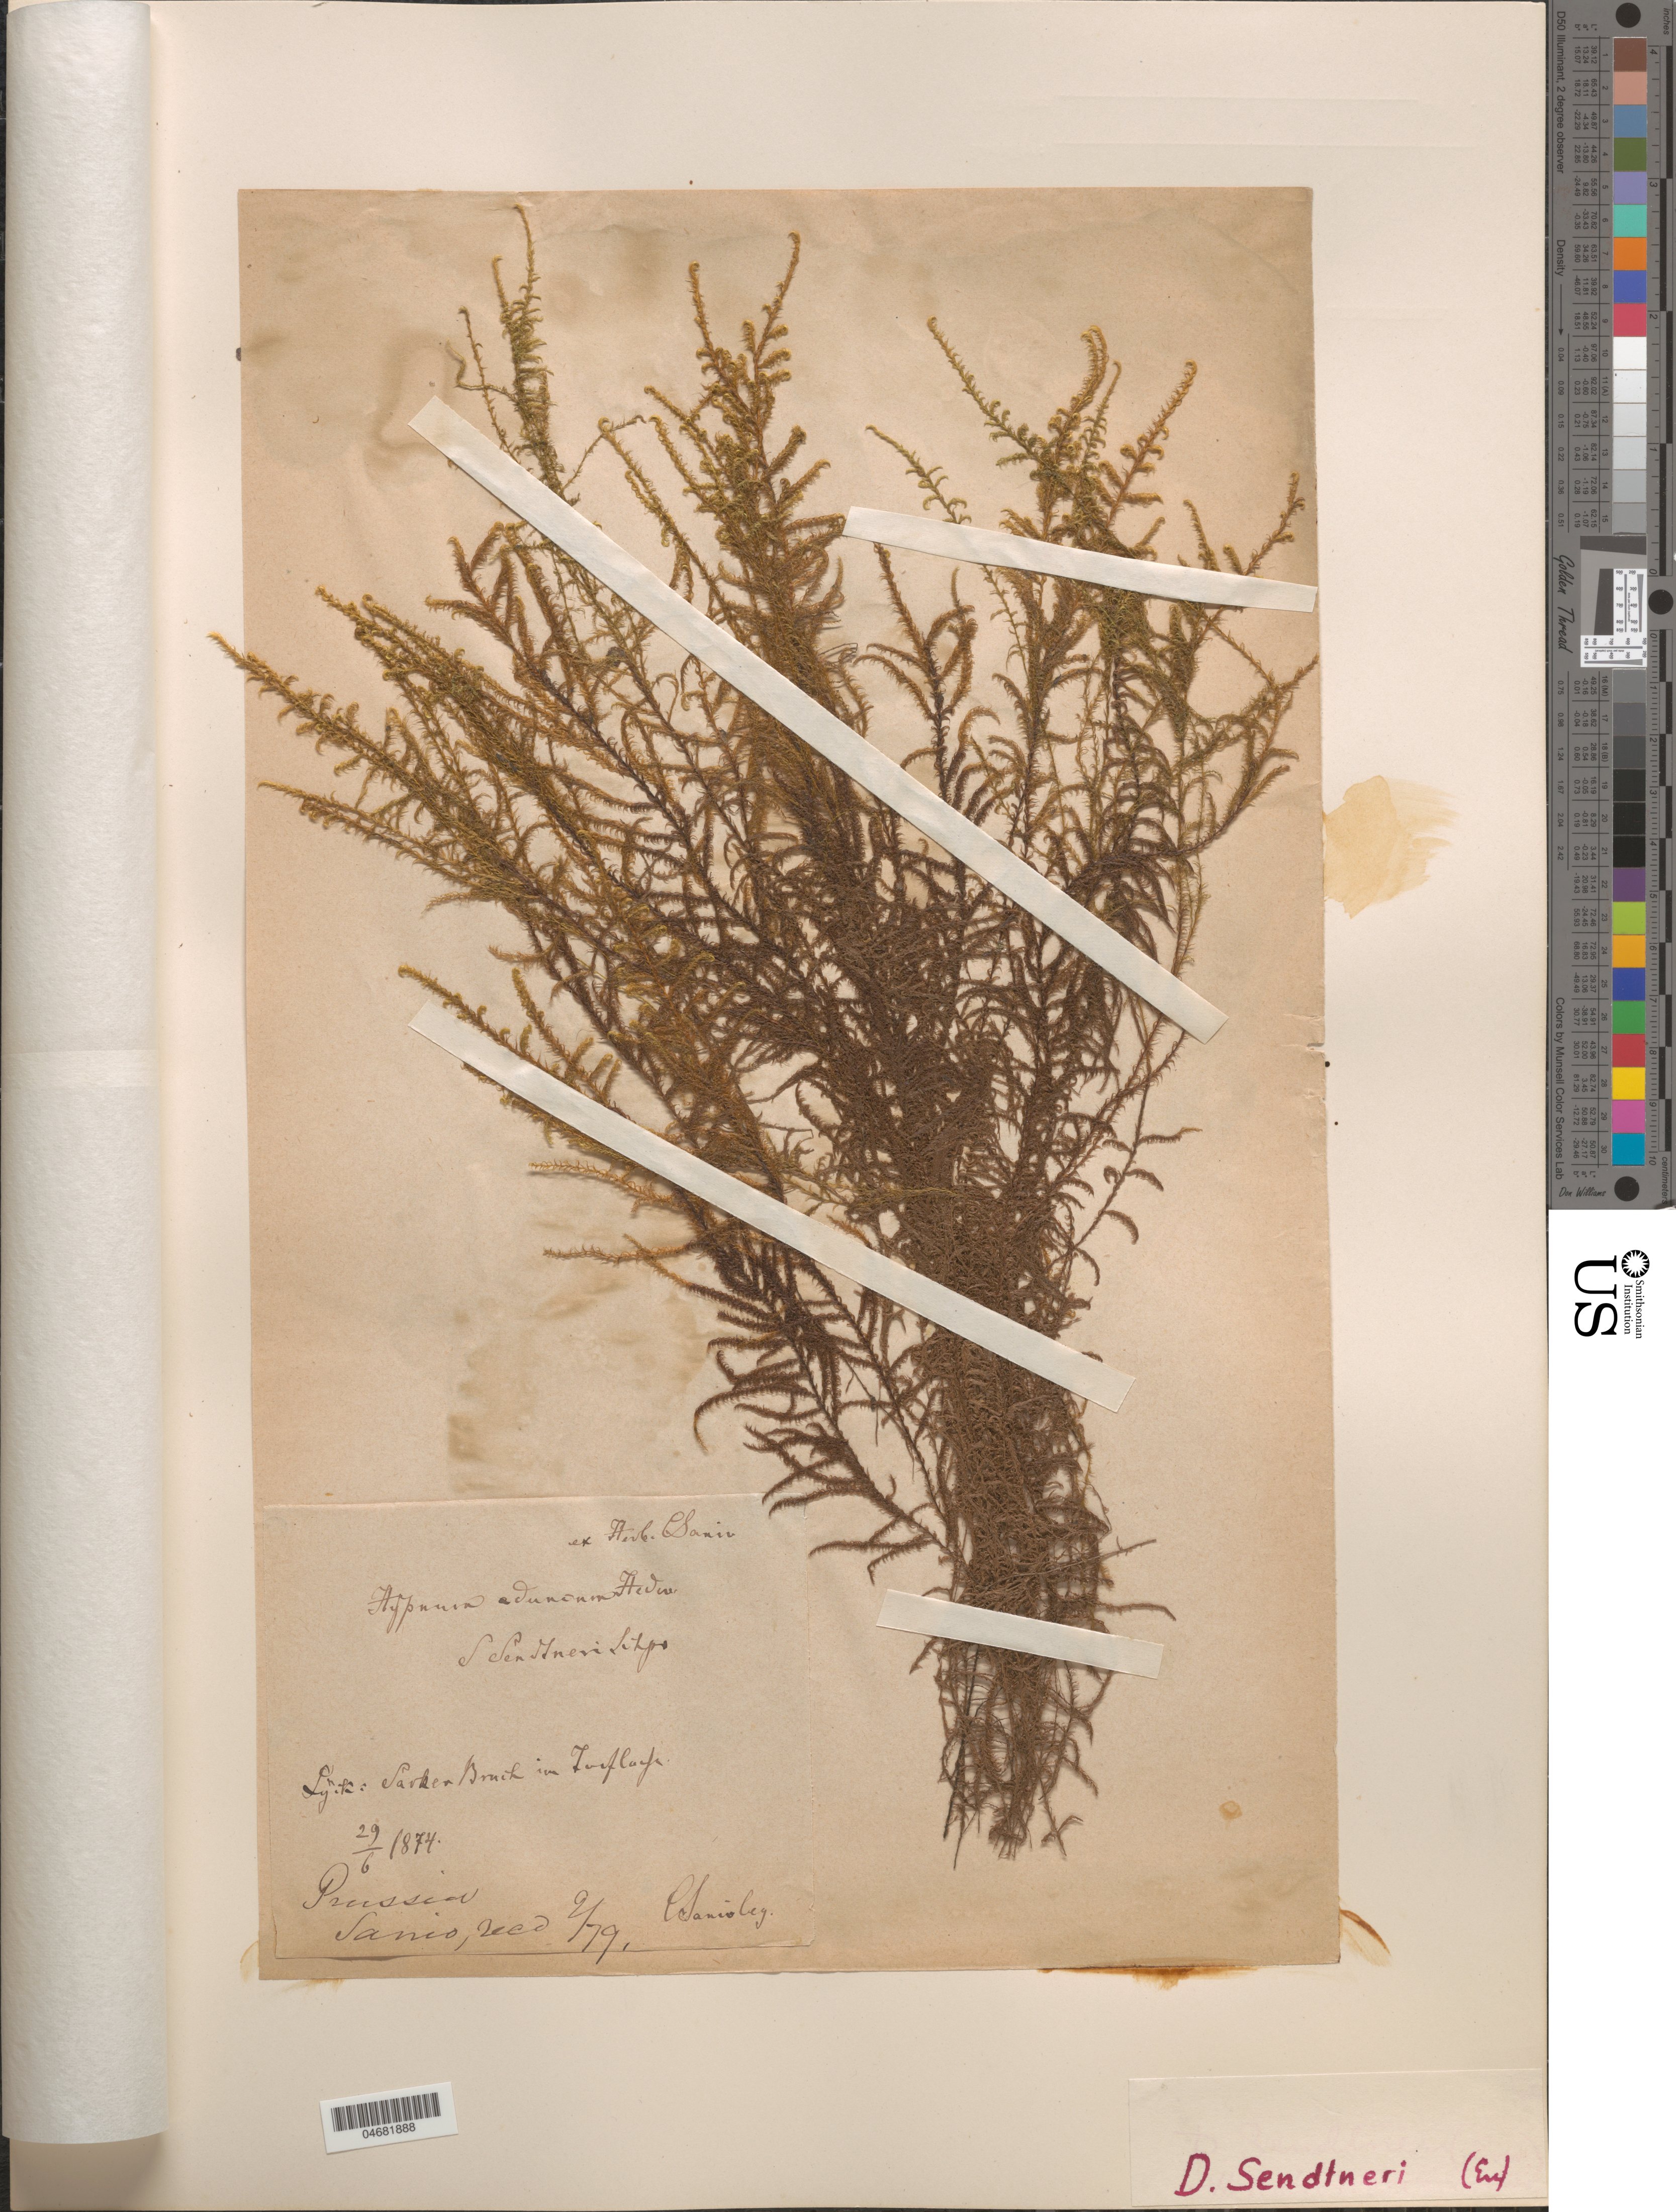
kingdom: Plantae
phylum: Bryophyta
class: Bryopsida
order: Hypnales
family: Hypnaceae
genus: Hypnum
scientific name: Hypnum aduncum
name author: Hedw.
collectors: C. Sanio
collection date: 1874-06-29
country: Poland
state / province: Warminsko-Mazurskie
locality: Sarken Bruch im Torflofer. Prussia. Lyck.